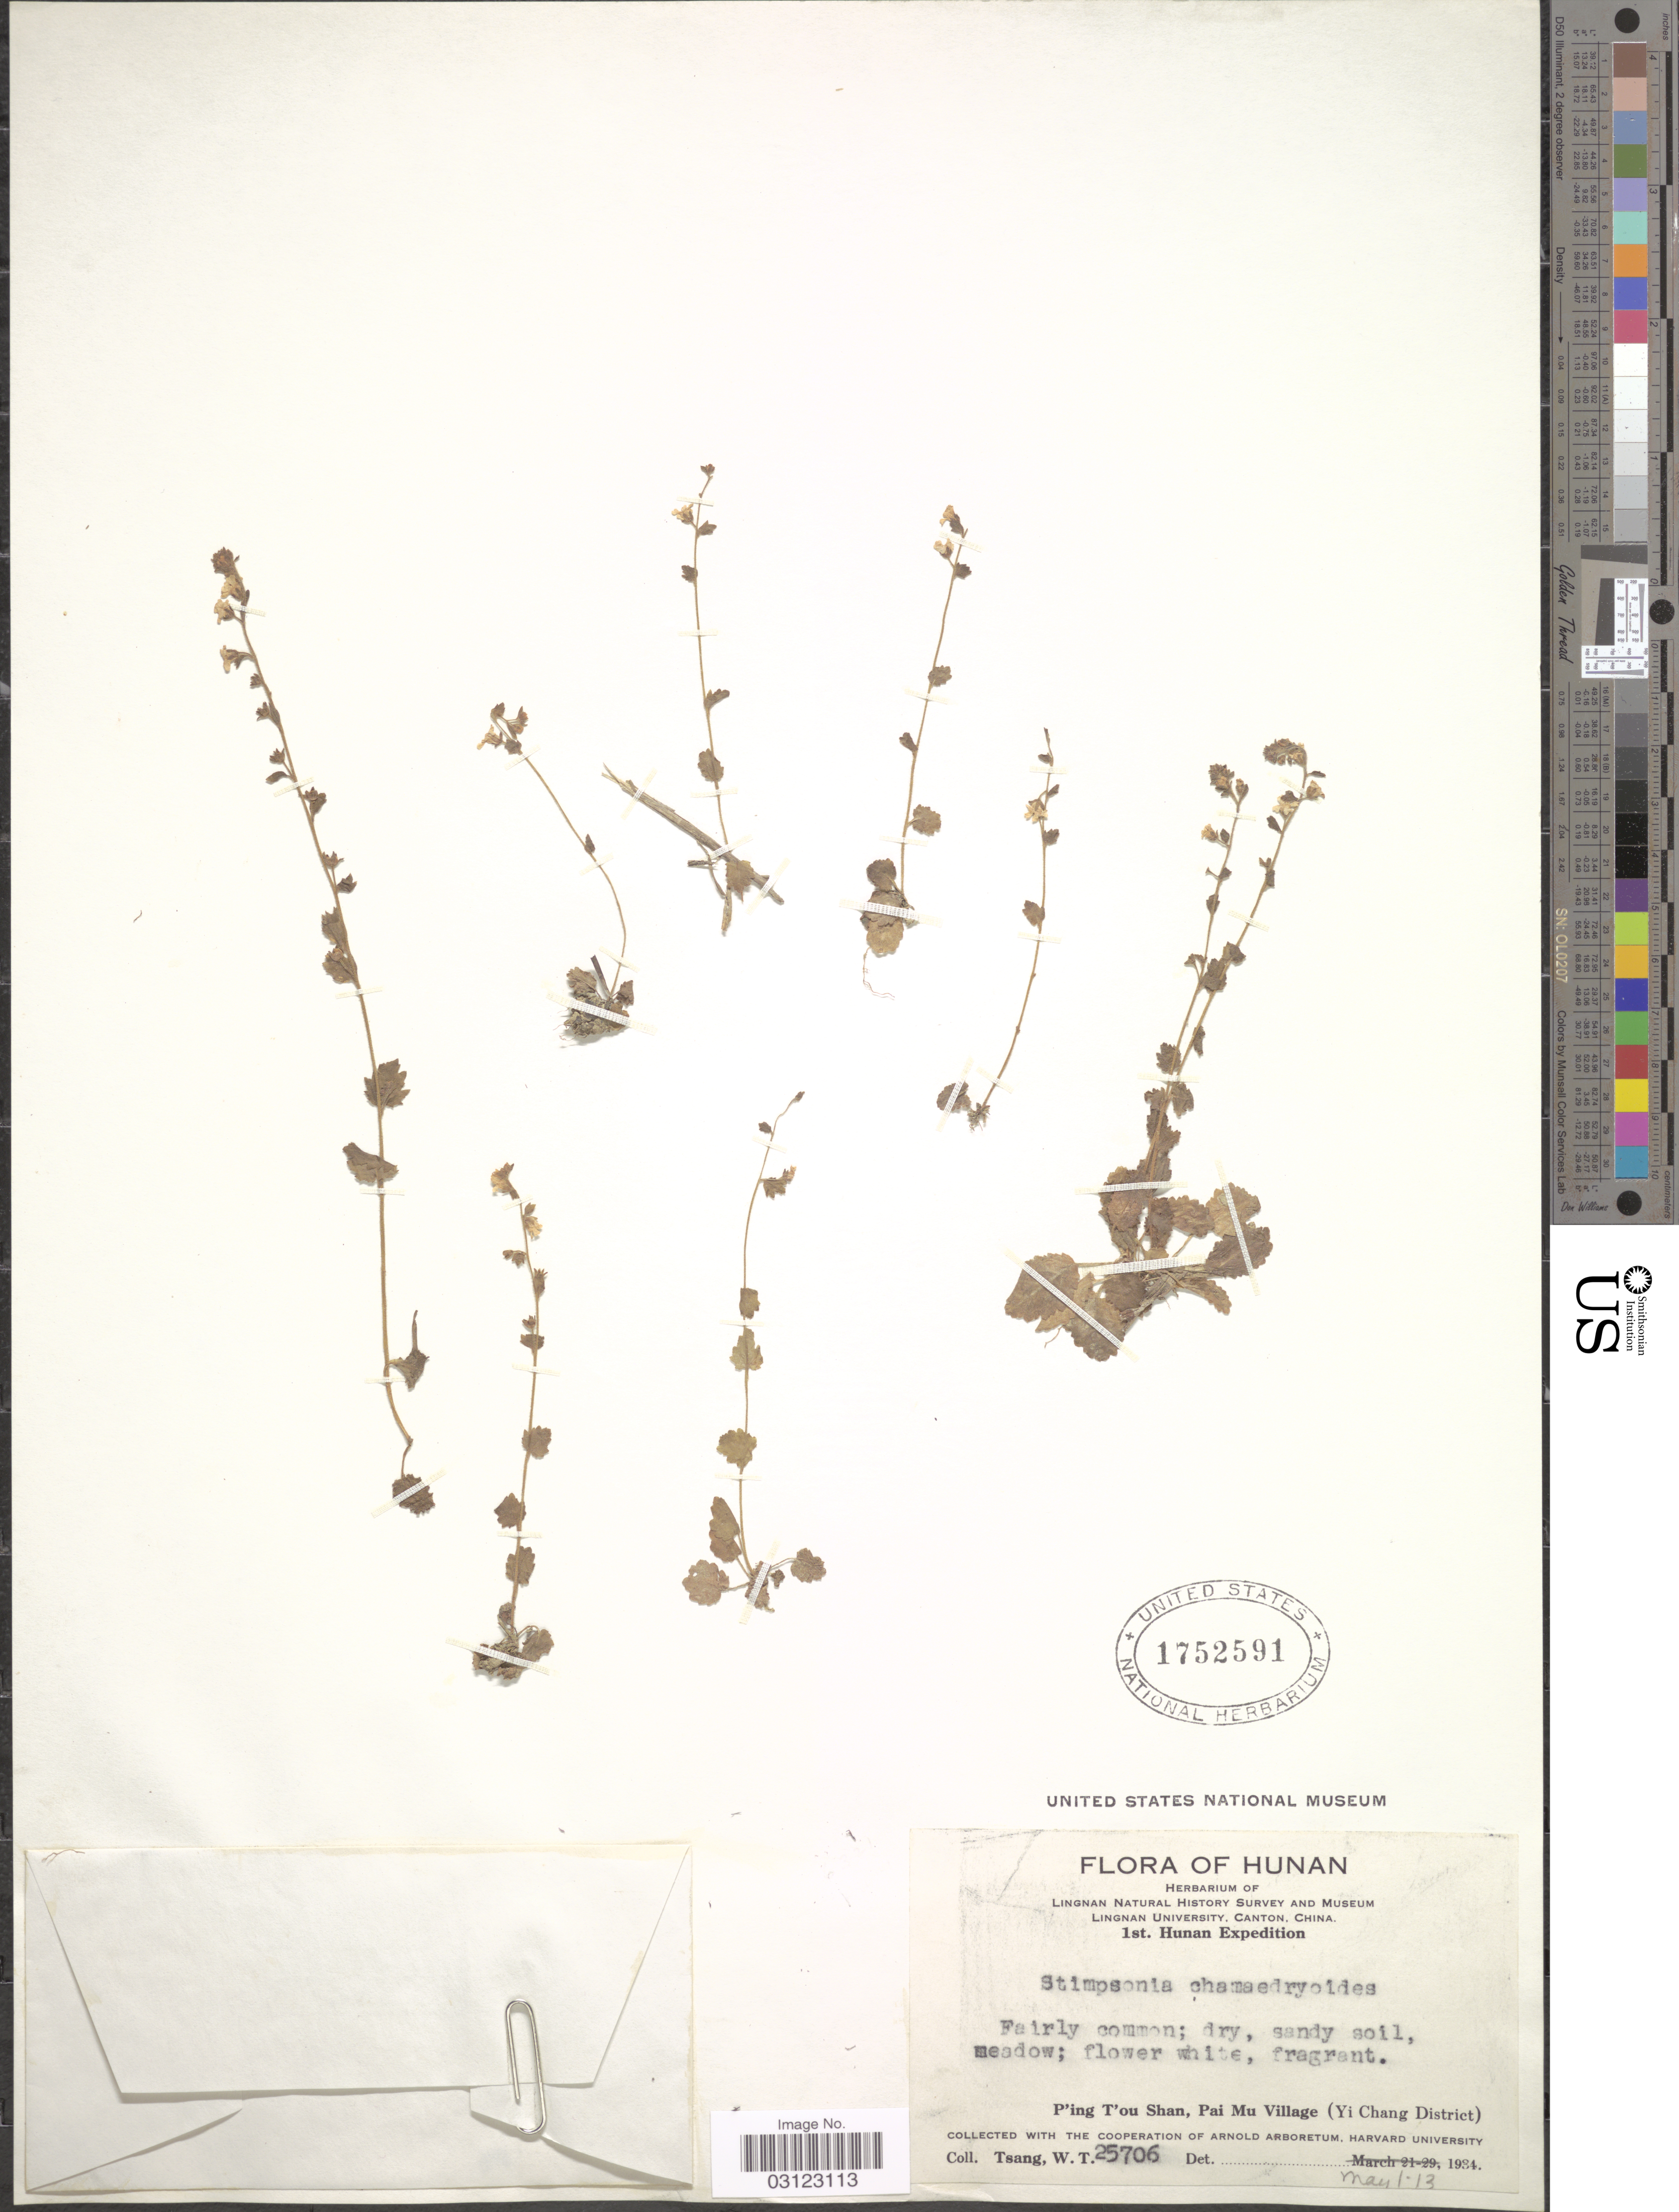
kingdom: Plantae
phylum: Tracheophyta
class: Magnoliopsida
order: Ericales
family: Primulaceae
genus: Stimpsonia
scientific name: Stimpsonia chamaedryoides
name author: C. Wright ex A. Gray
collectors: W. T. Tsang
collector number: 25706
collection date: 1934-05-01/1934-05-13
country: China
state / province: Hunan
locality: P'ing T'ou Shan, Pai Mu Village (Yi Chang District).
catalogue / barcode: US 1752591